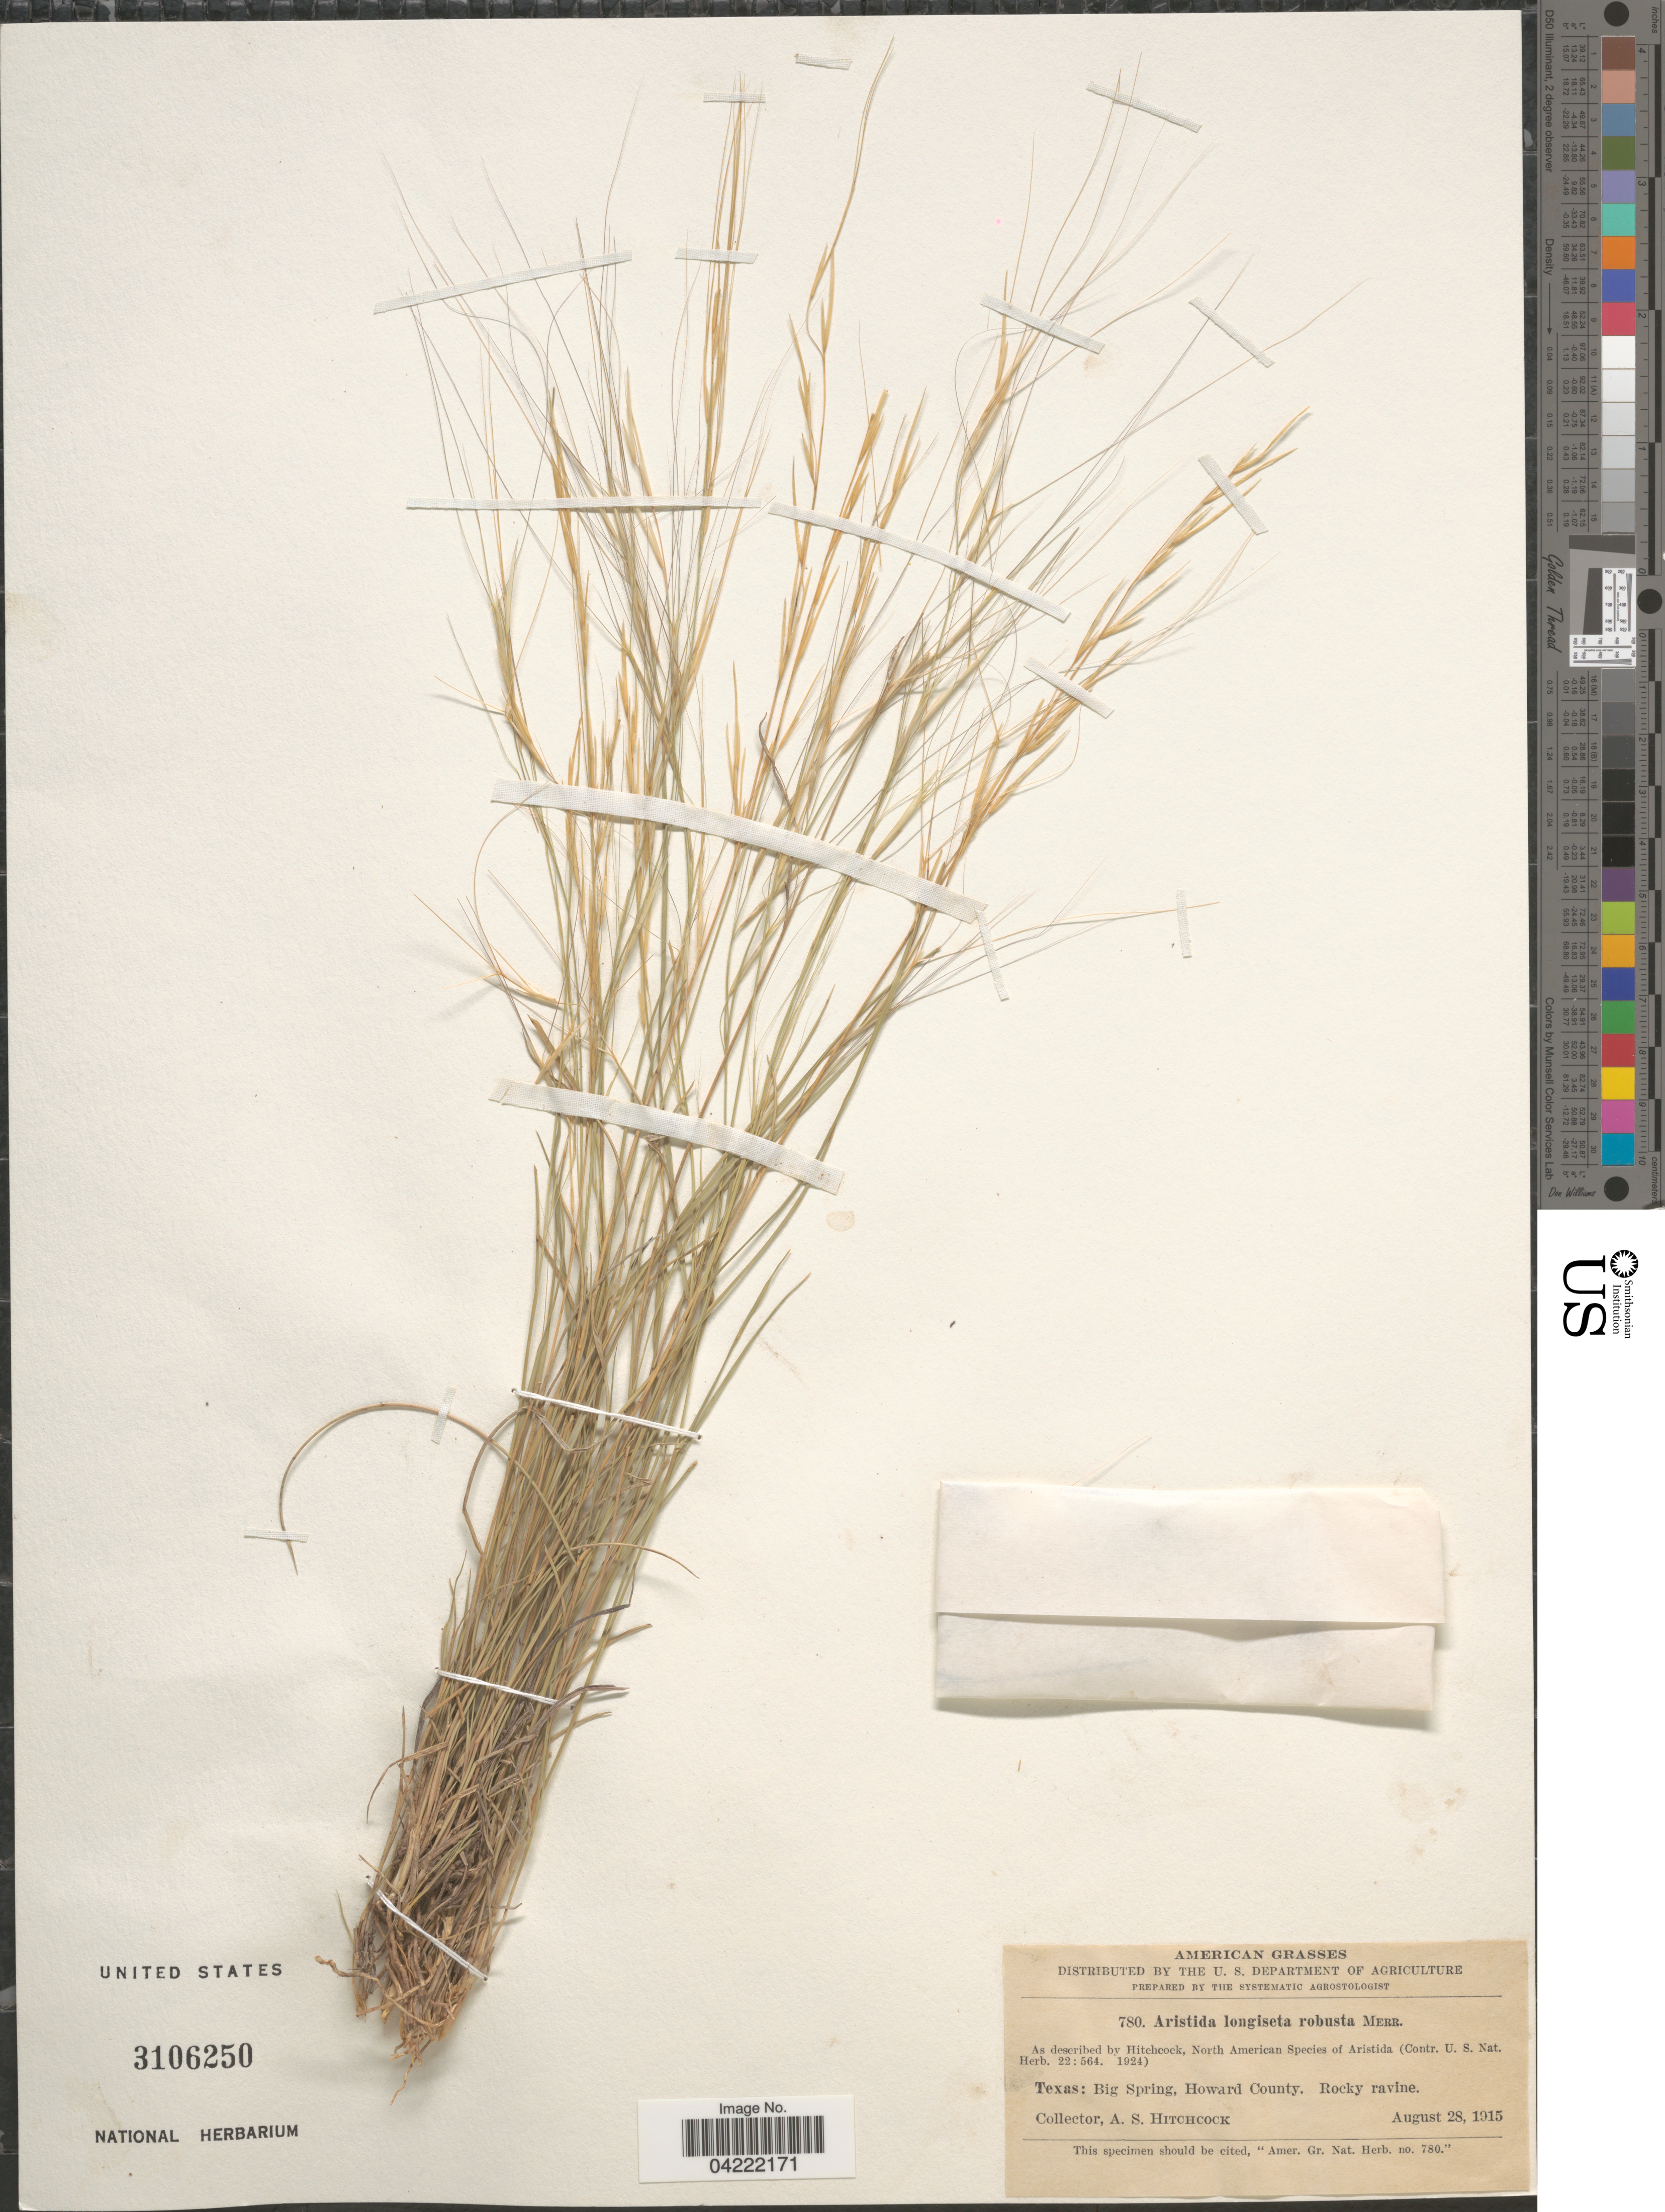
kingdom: Plantae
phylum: Tracheophyta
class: Liliopsida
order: Poales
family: Poaceae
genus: Aristida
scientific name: Aristida purpurea var. longiseta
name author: (Steud.) Vasey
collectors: A. S. Hitchcock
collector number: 780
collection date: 1915-08-28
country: United States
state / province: Texas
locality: Big Spring, Howard County.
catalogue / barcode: US 3106250